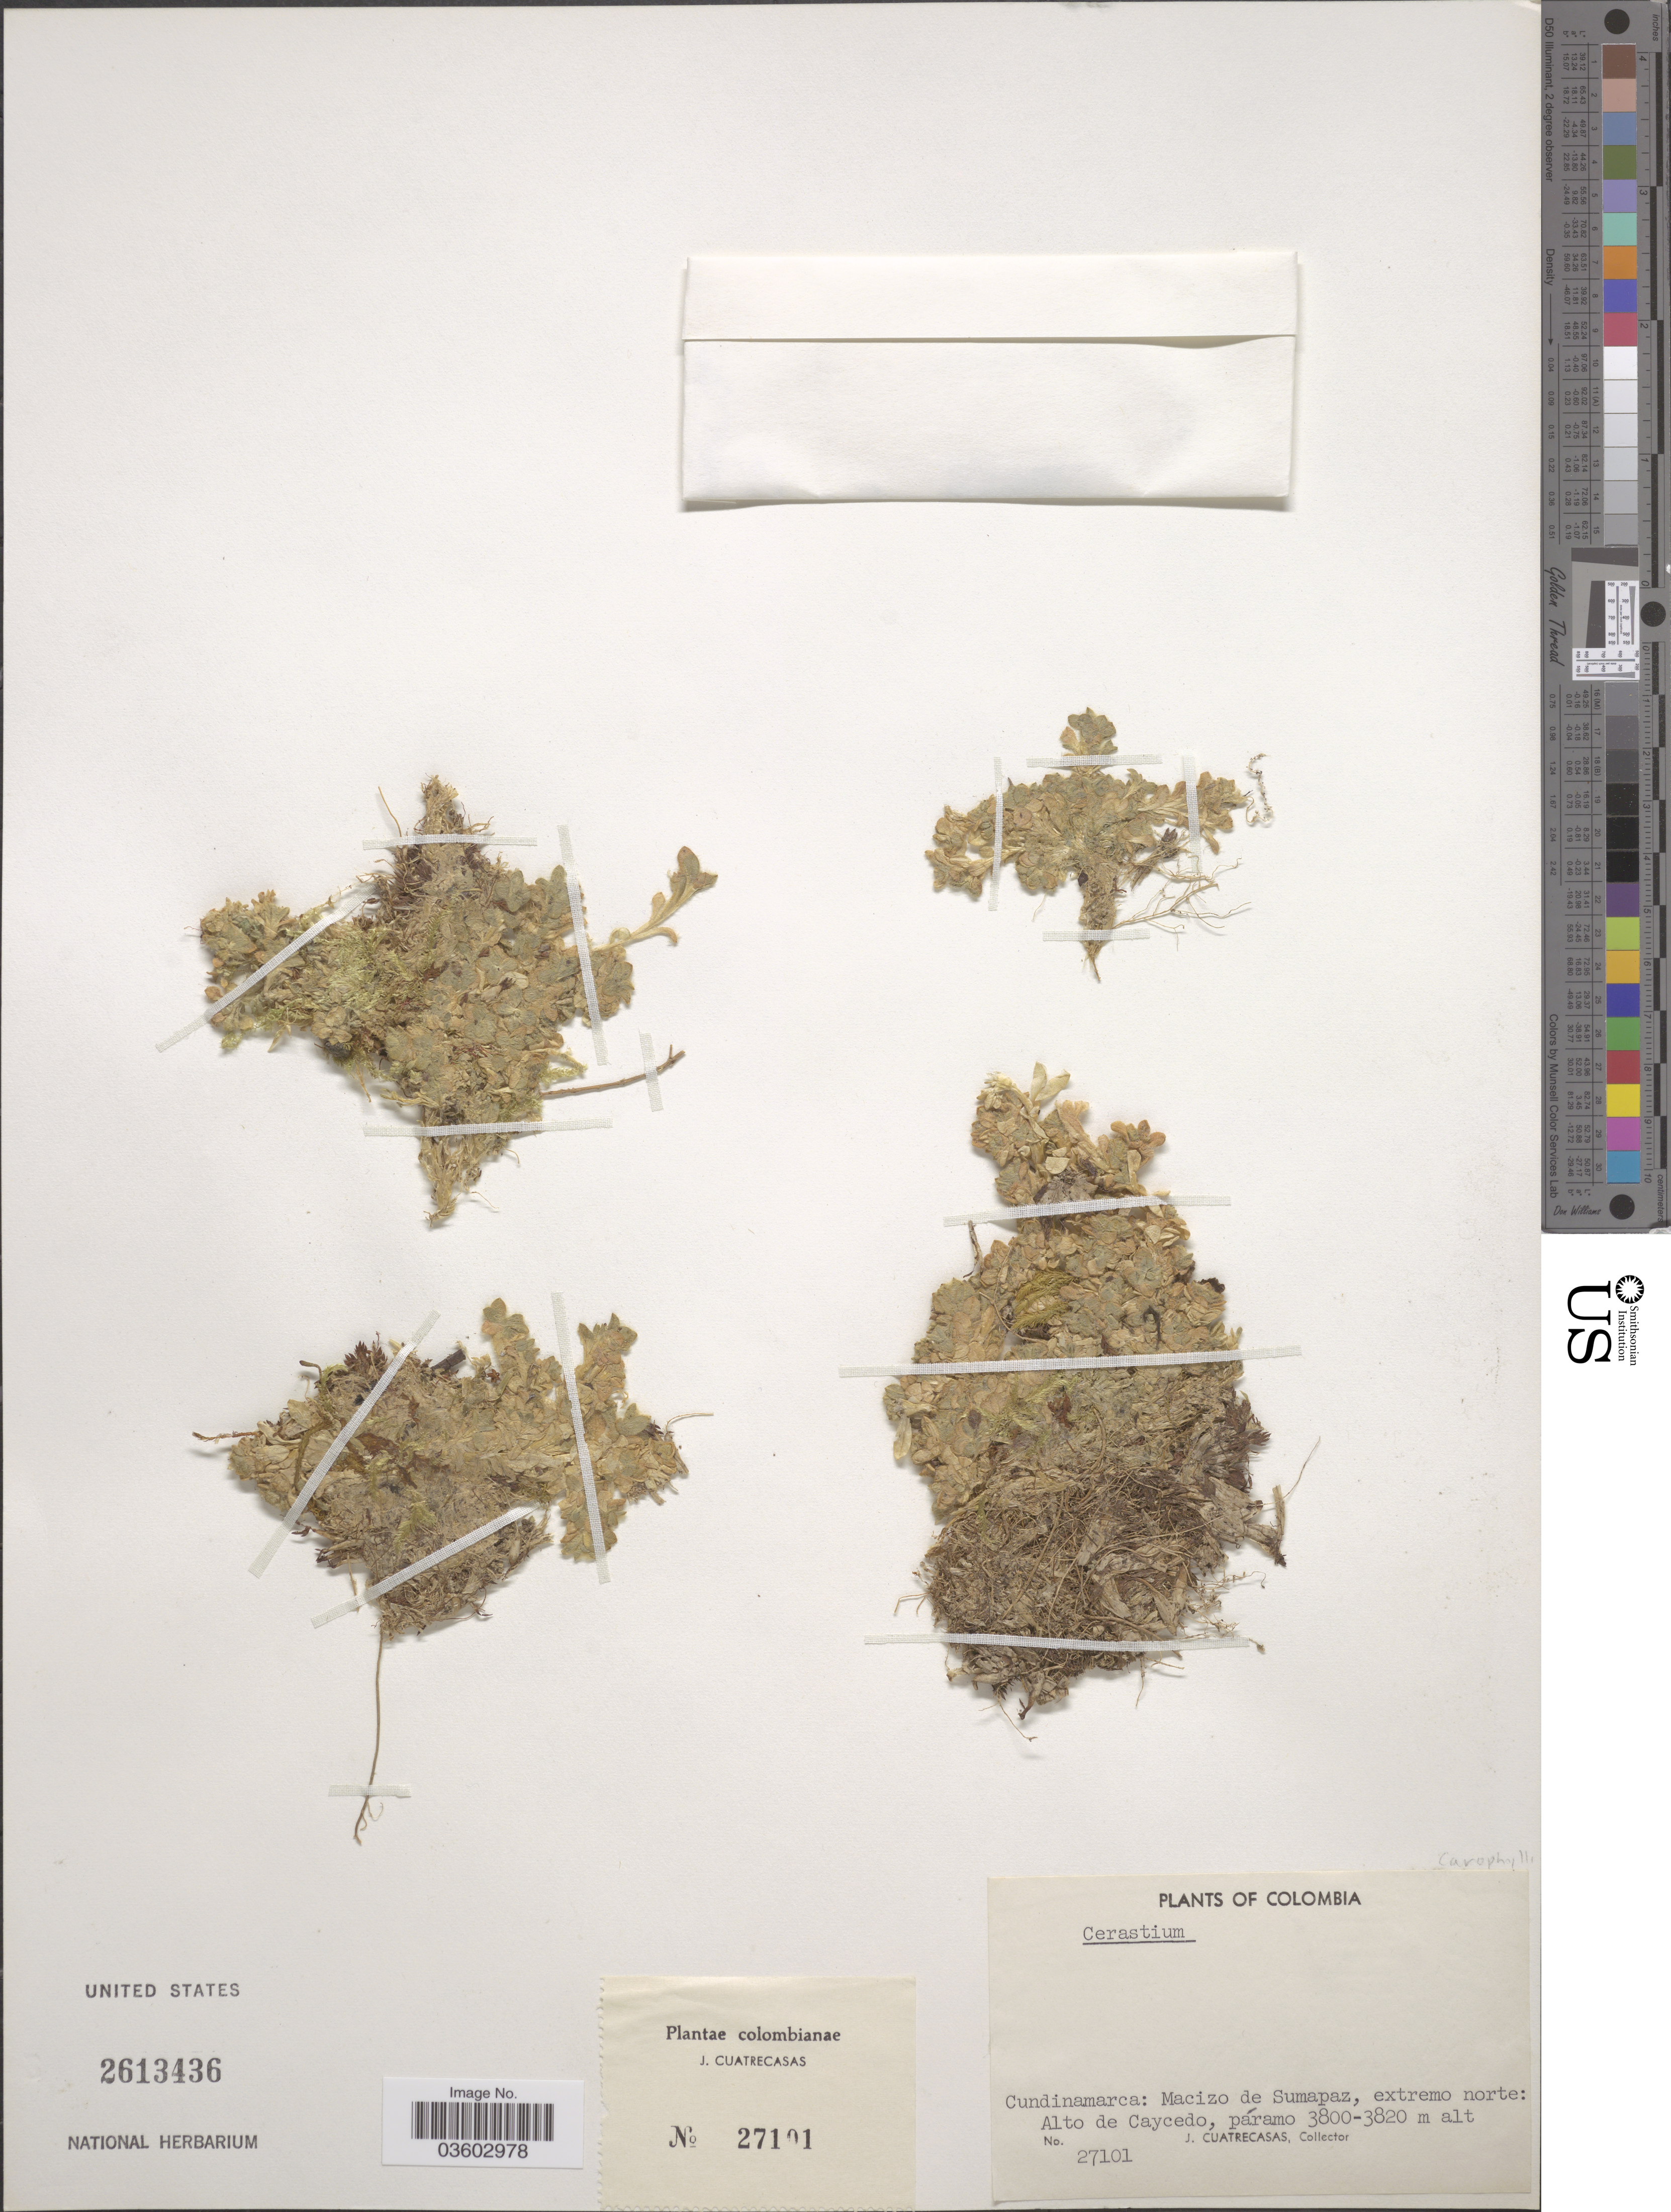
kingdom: Plantae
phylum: Tracheophyta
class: Magnoliopsida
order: Caryophyllales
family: Caryophyllaceae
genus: Cerastium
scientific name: Cerastium sp.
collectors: J. Cuatrecasas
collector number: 27101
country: Colombia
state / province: Cundinamarca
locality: Macizo de Sumapaz, extremo norte: Alto de Caycedo, páramo.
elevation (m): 3800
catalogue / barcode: US 2613436